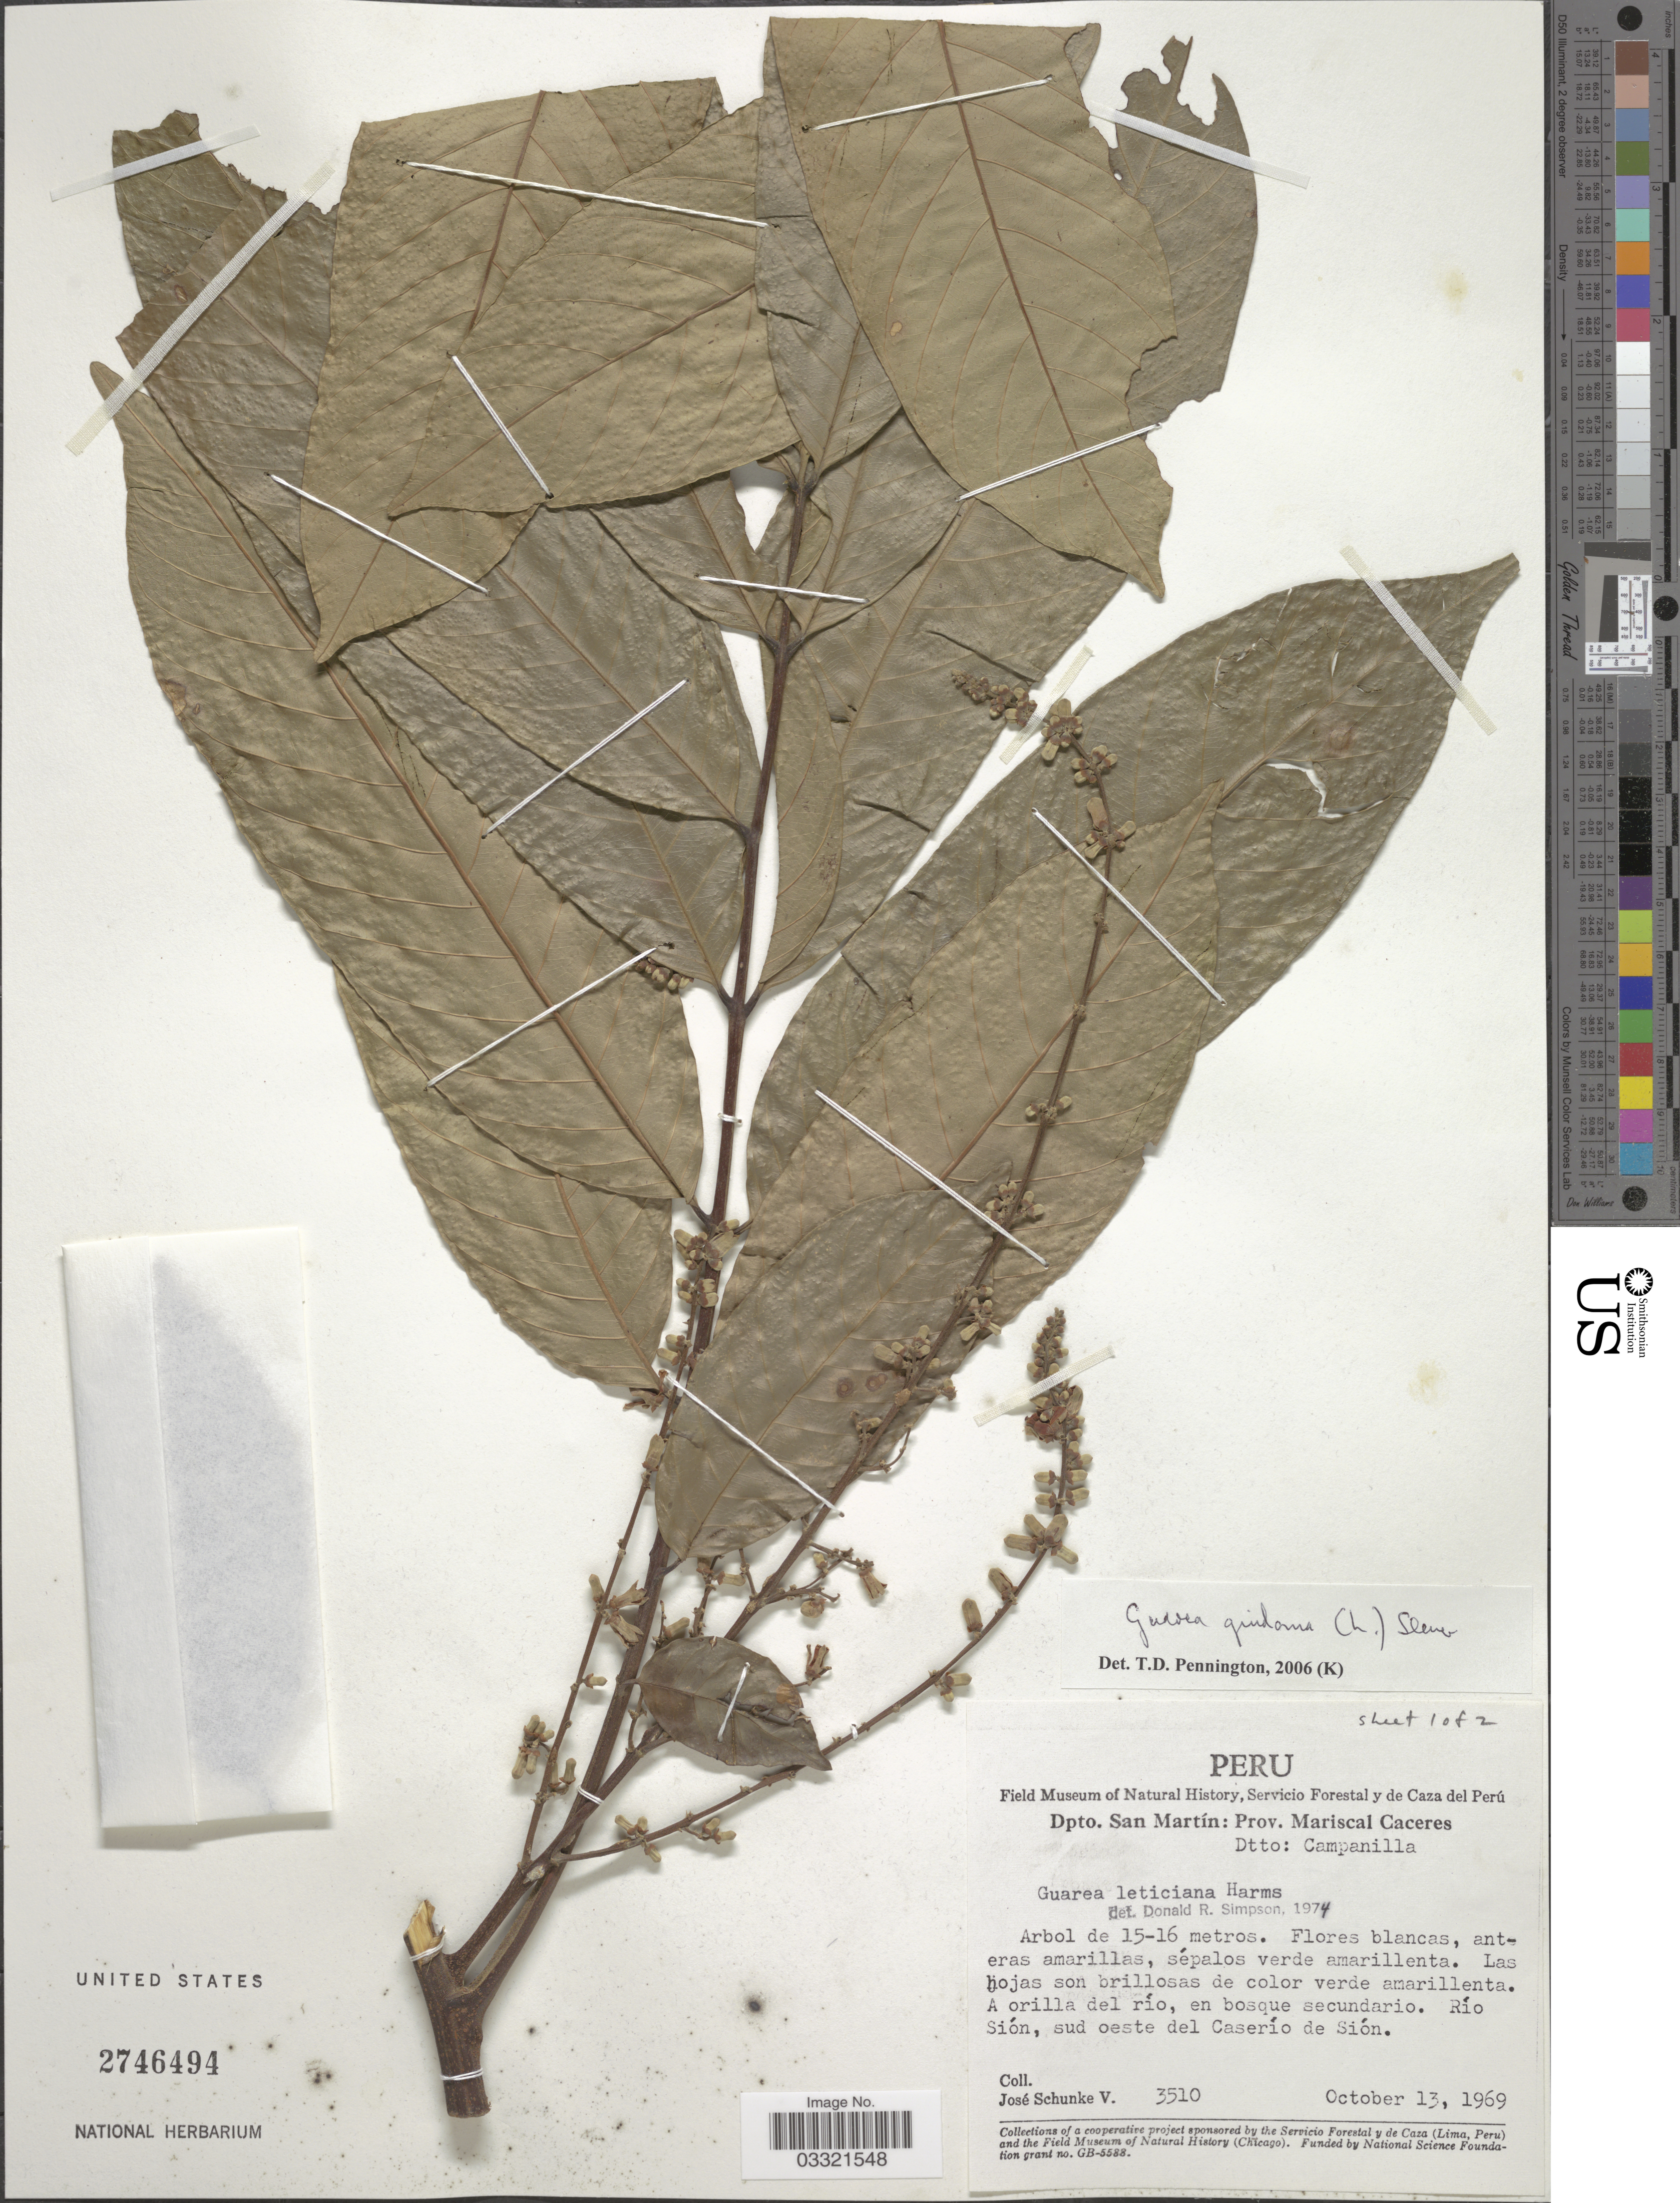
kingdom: Plantae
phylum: Tracheophyta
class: Magnoliopsida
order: Sapindales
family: Meliaceae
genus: Guarea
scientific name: Guarea guidonia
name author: (L.) Sleumer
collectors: J. Schunke Vigo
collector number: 3510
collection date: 1969-10-13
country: Peru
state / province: San Martín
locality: Dpto. San Martín: Prov. Mariscal Caceres. Dtto: Campanilla. Río Sión, sud oeste del Caserío de Sión.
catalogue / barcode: US 2746494